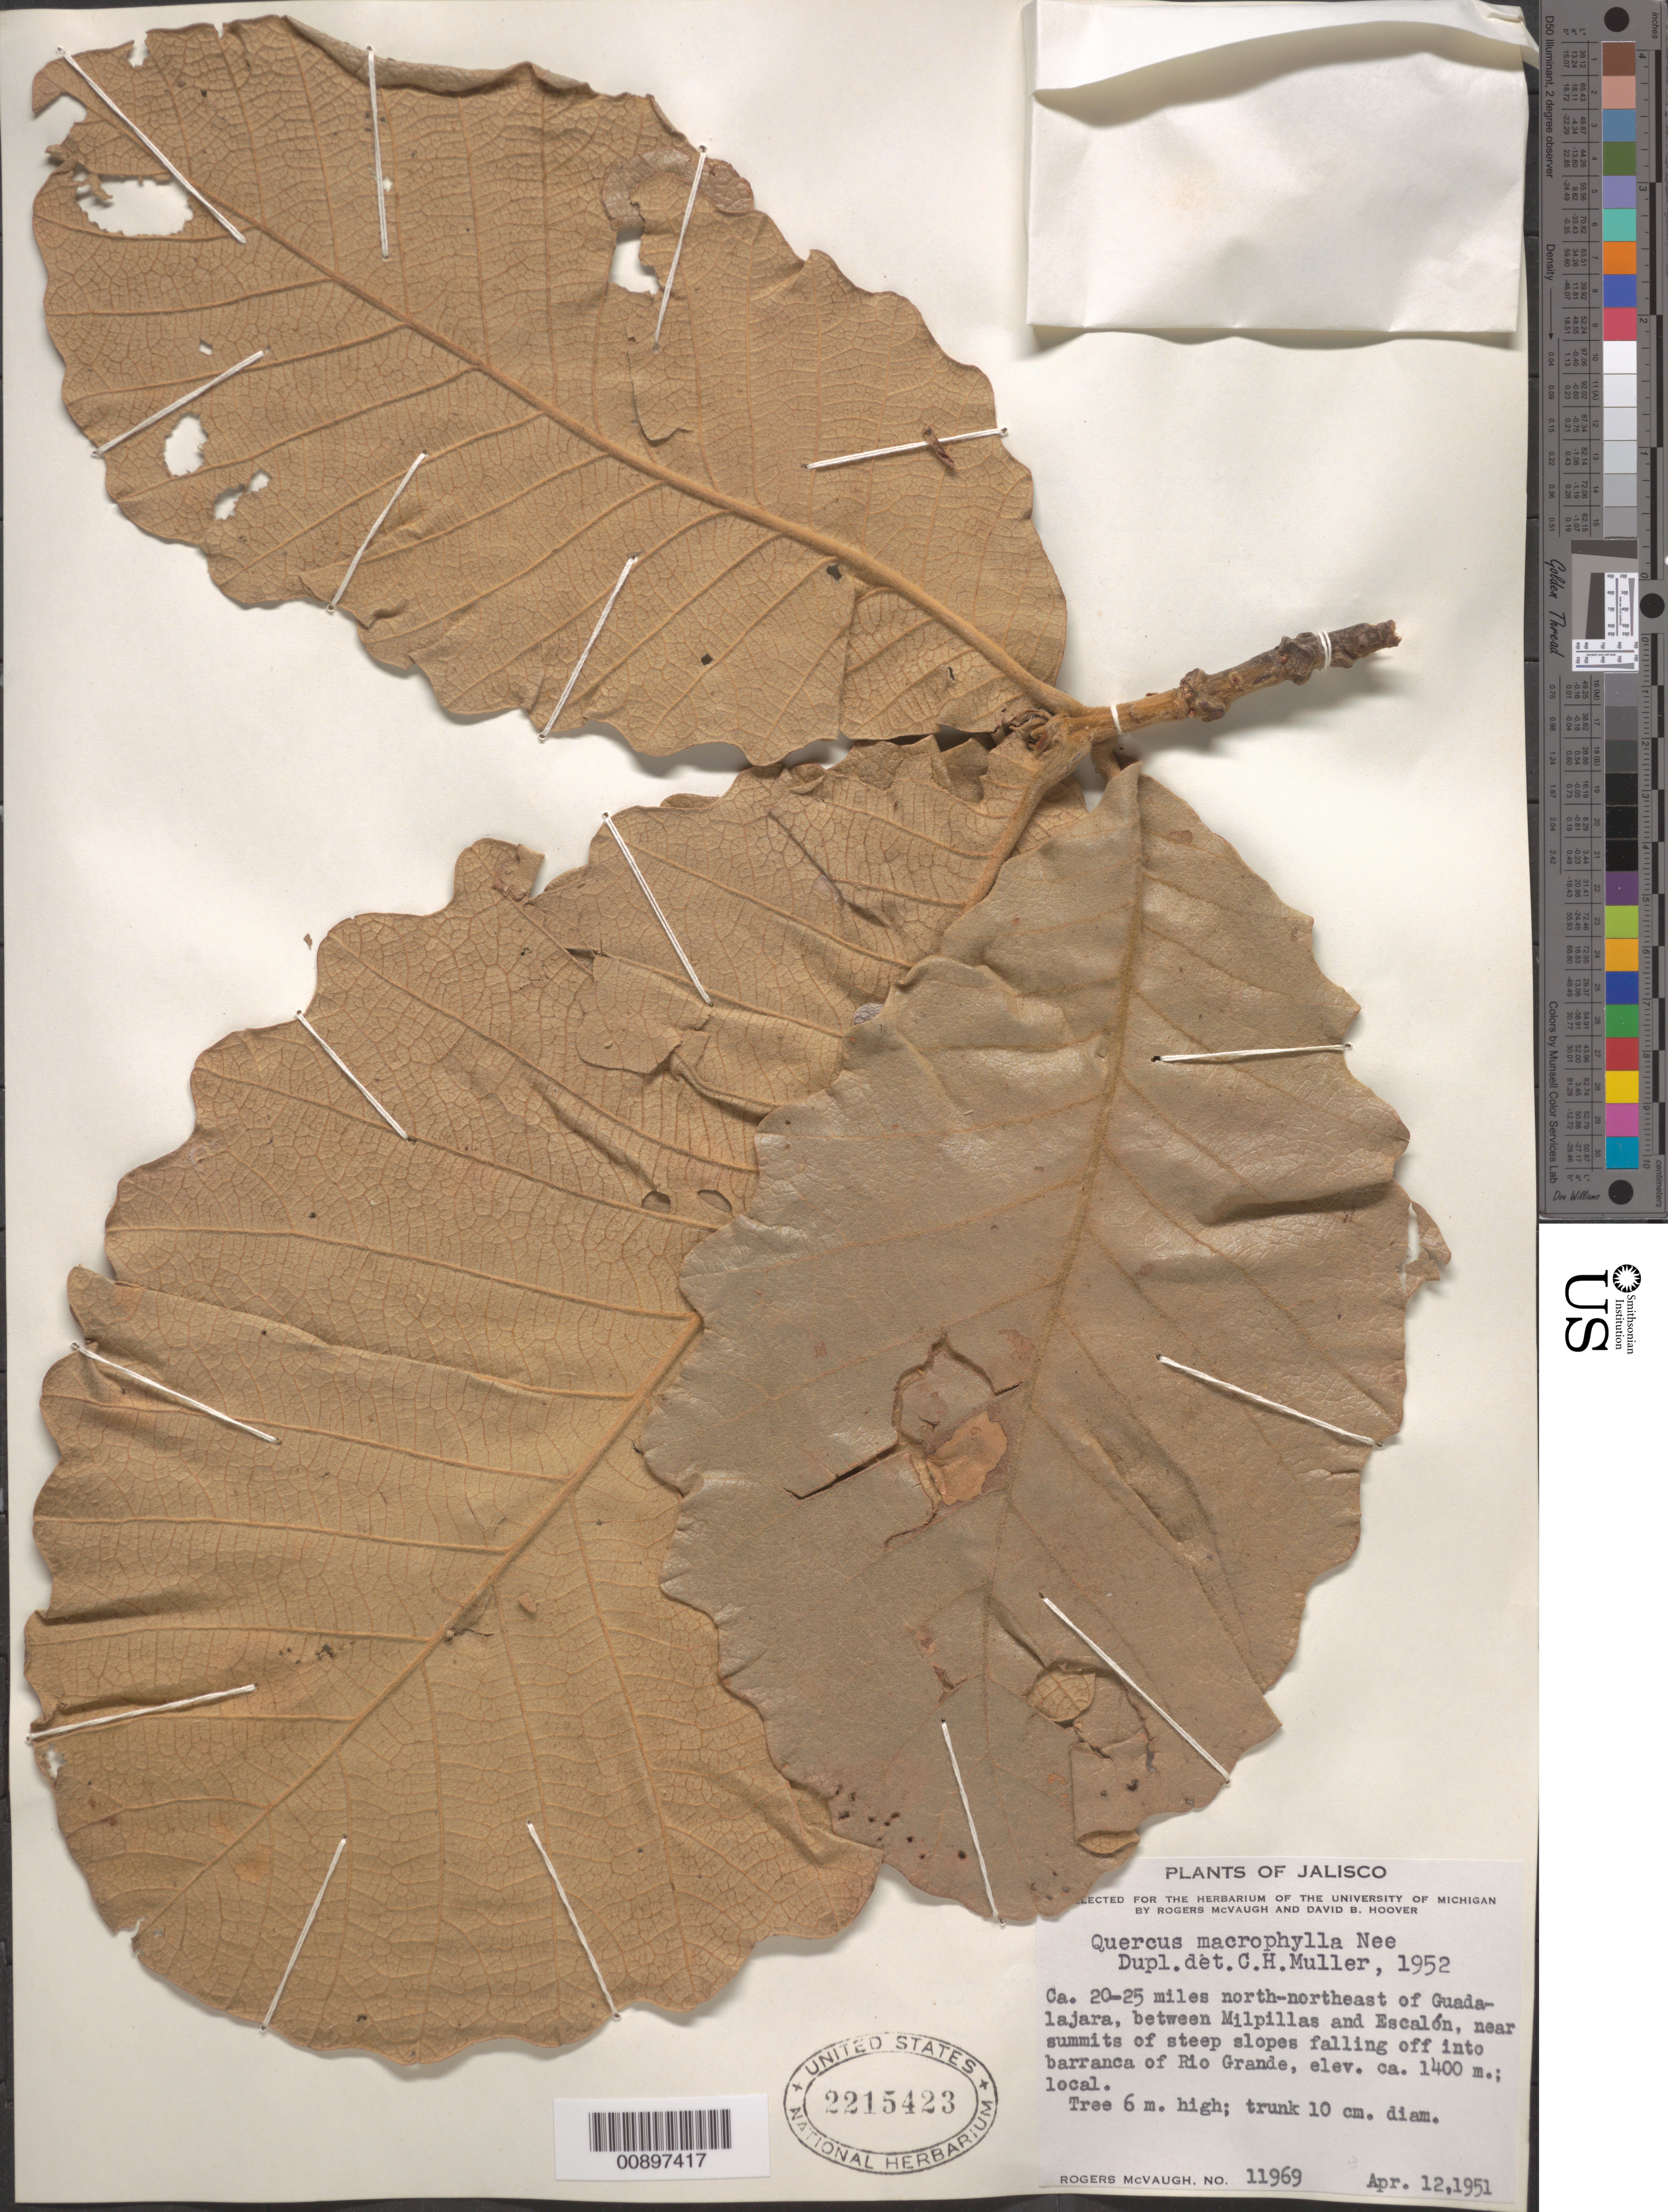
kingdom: Plantae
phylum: Tracheophyta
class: Magnoliopsida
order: Fagales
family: Fagaceae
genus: Quercus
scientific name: Quercus macrophylla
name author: Née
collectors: R. McVaugh & D. B. Hoover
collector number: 11969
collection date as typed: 12 Apr 1951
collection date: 1951-04-12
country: Mexico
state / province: Jalisco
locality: Ca. 20-25 miles north-northeast of Guadalajara, between Milpillas and Escalón, near summits of steep slopes falling off into barranca of Río Grande.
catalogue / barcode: US 2215423